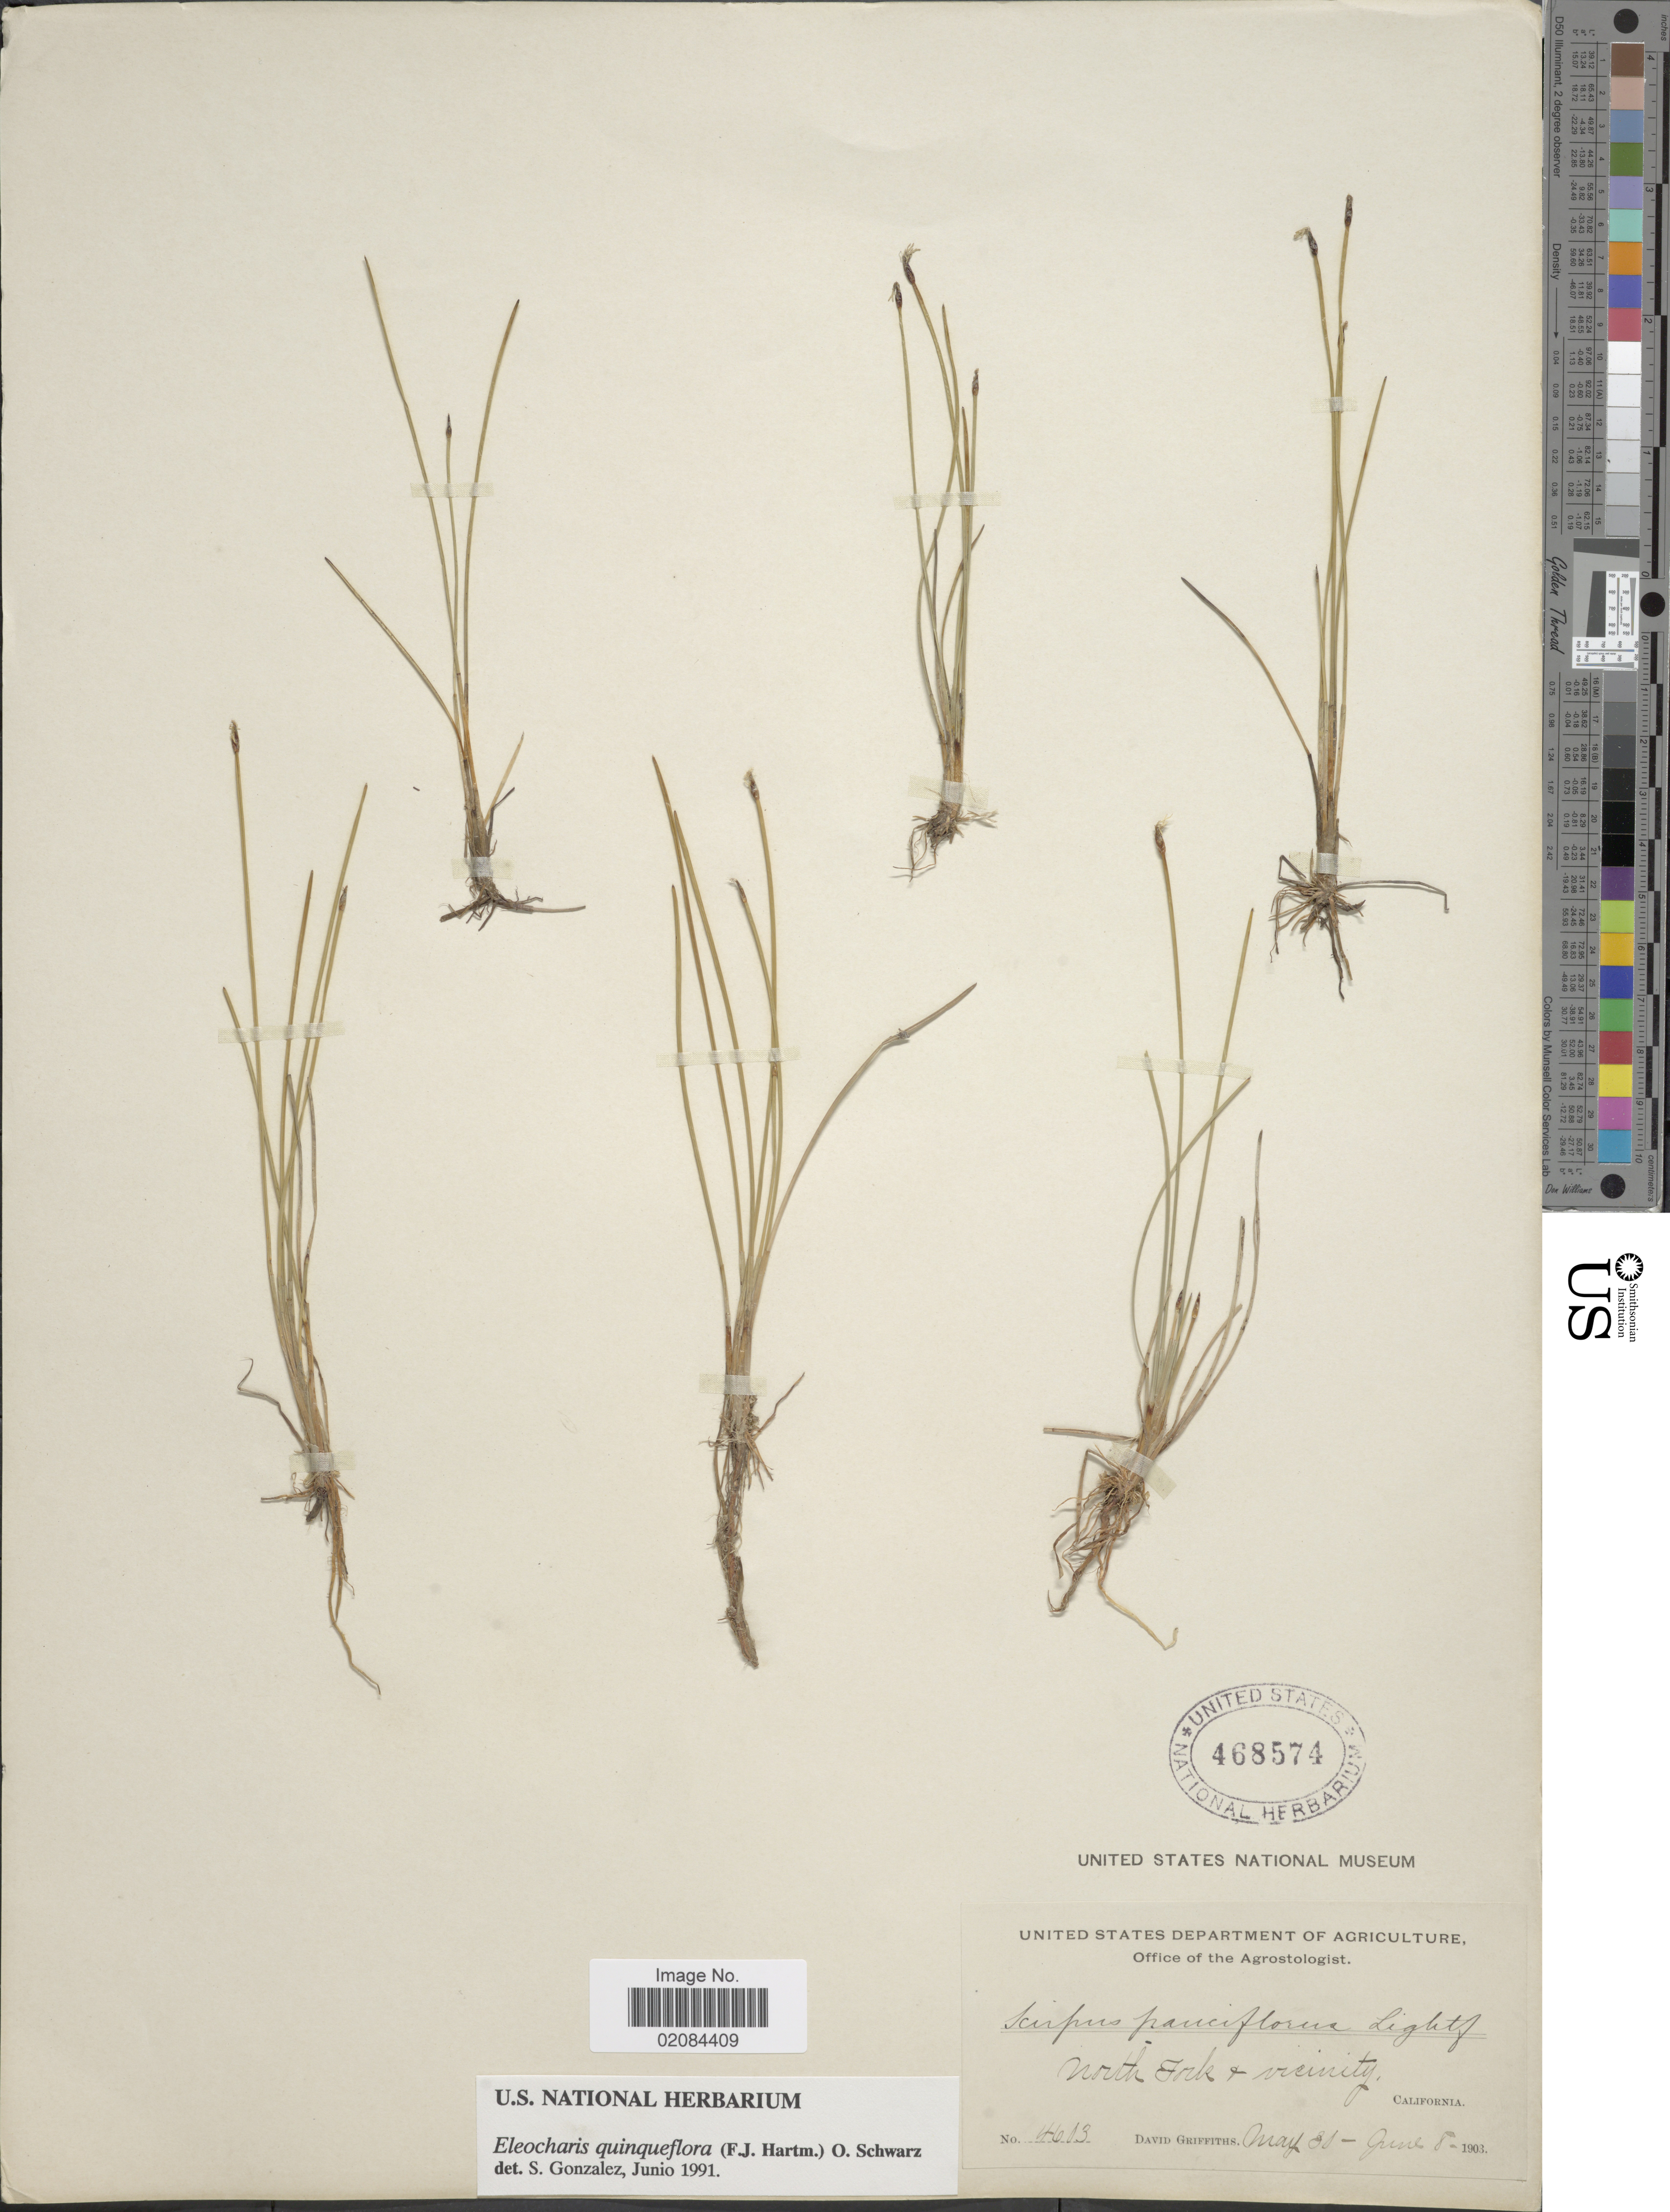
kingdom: Plantae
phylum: Tracheophyta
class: Liliopsida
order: Poales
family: Cyperaceae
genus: Eleocharis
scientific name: Eleocharis quinqueflora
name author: (Hartmann) O. Schwarz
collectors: D. Griffiths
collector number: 4603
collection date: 1903-05-30/1903-06-08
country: United States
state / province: California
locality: North Fork & vicinity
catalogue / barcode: US 468474